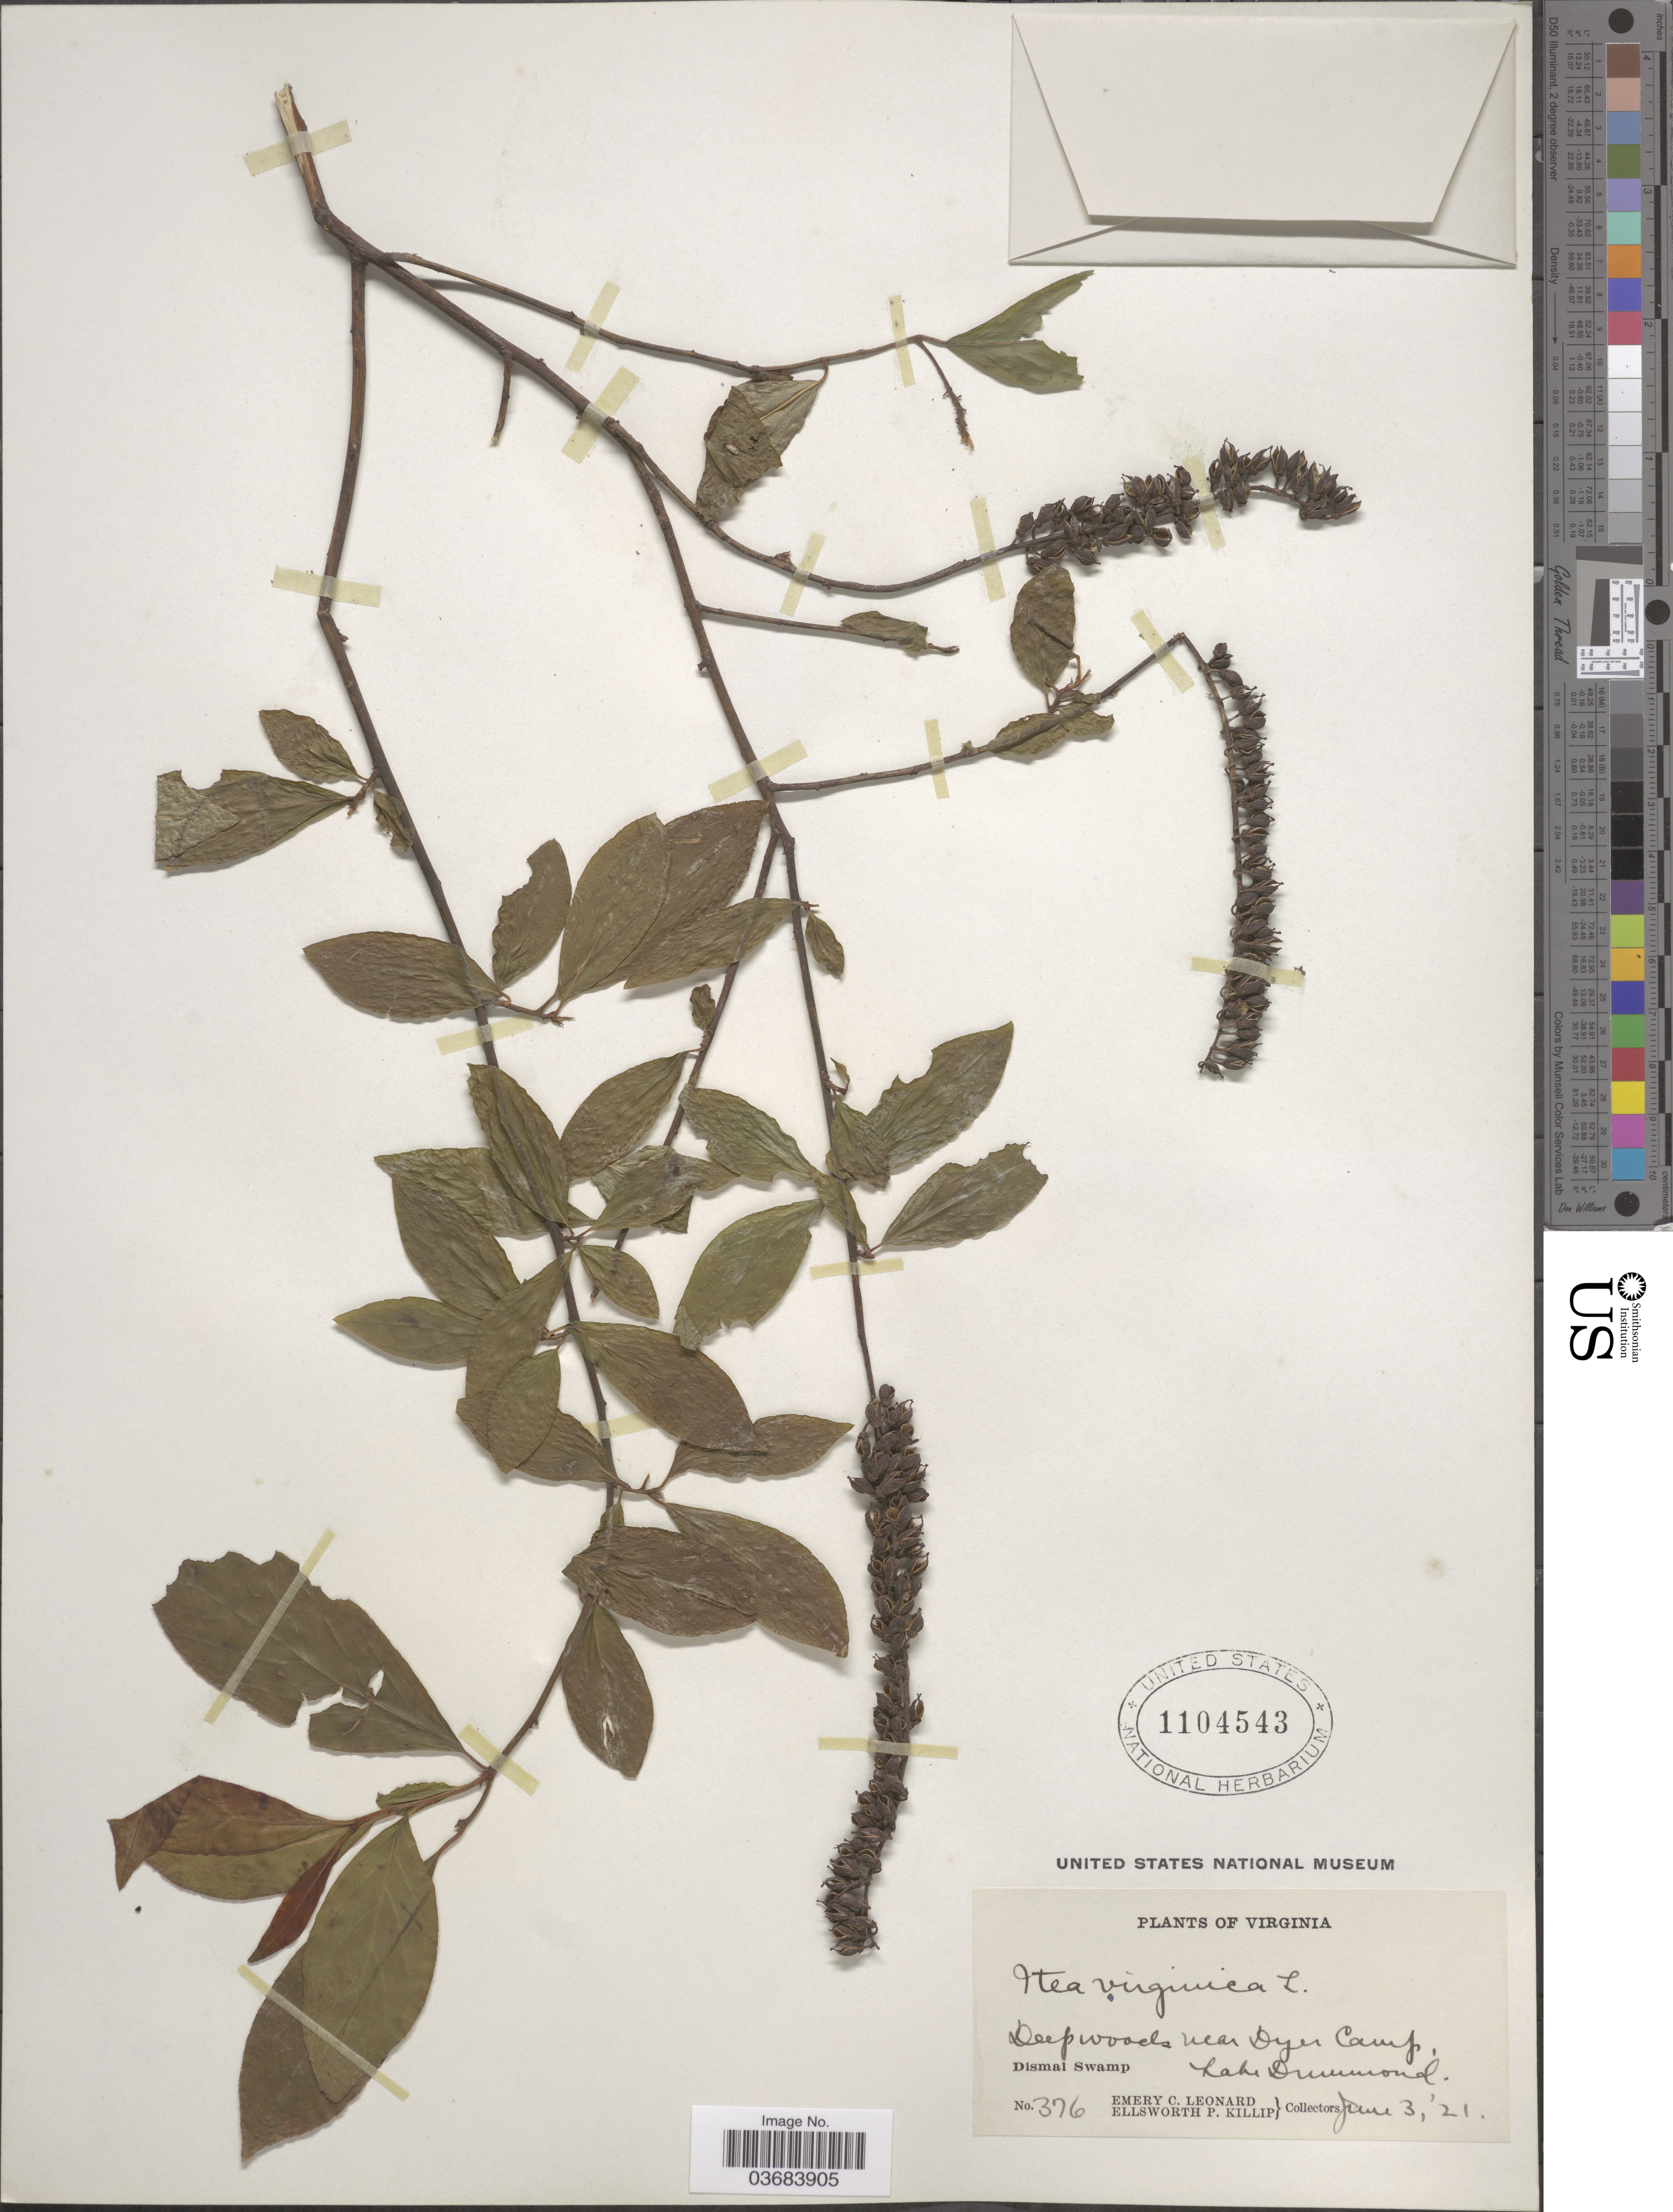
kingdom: Plantae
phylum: Tracheophyta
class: Magnoliopsida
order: Saxifragales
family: Iteaceae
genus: Itea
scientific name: Itea virginica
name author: L.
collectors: E. C. Leonard & E. P. Killip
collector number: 376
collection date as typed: Transcribed d/m/y: 3/6/21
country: United States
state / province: Virginia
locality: Deep woods near Dyer Camp, Dismal Swamp. Lake Drummond.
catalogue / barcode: US 1104543